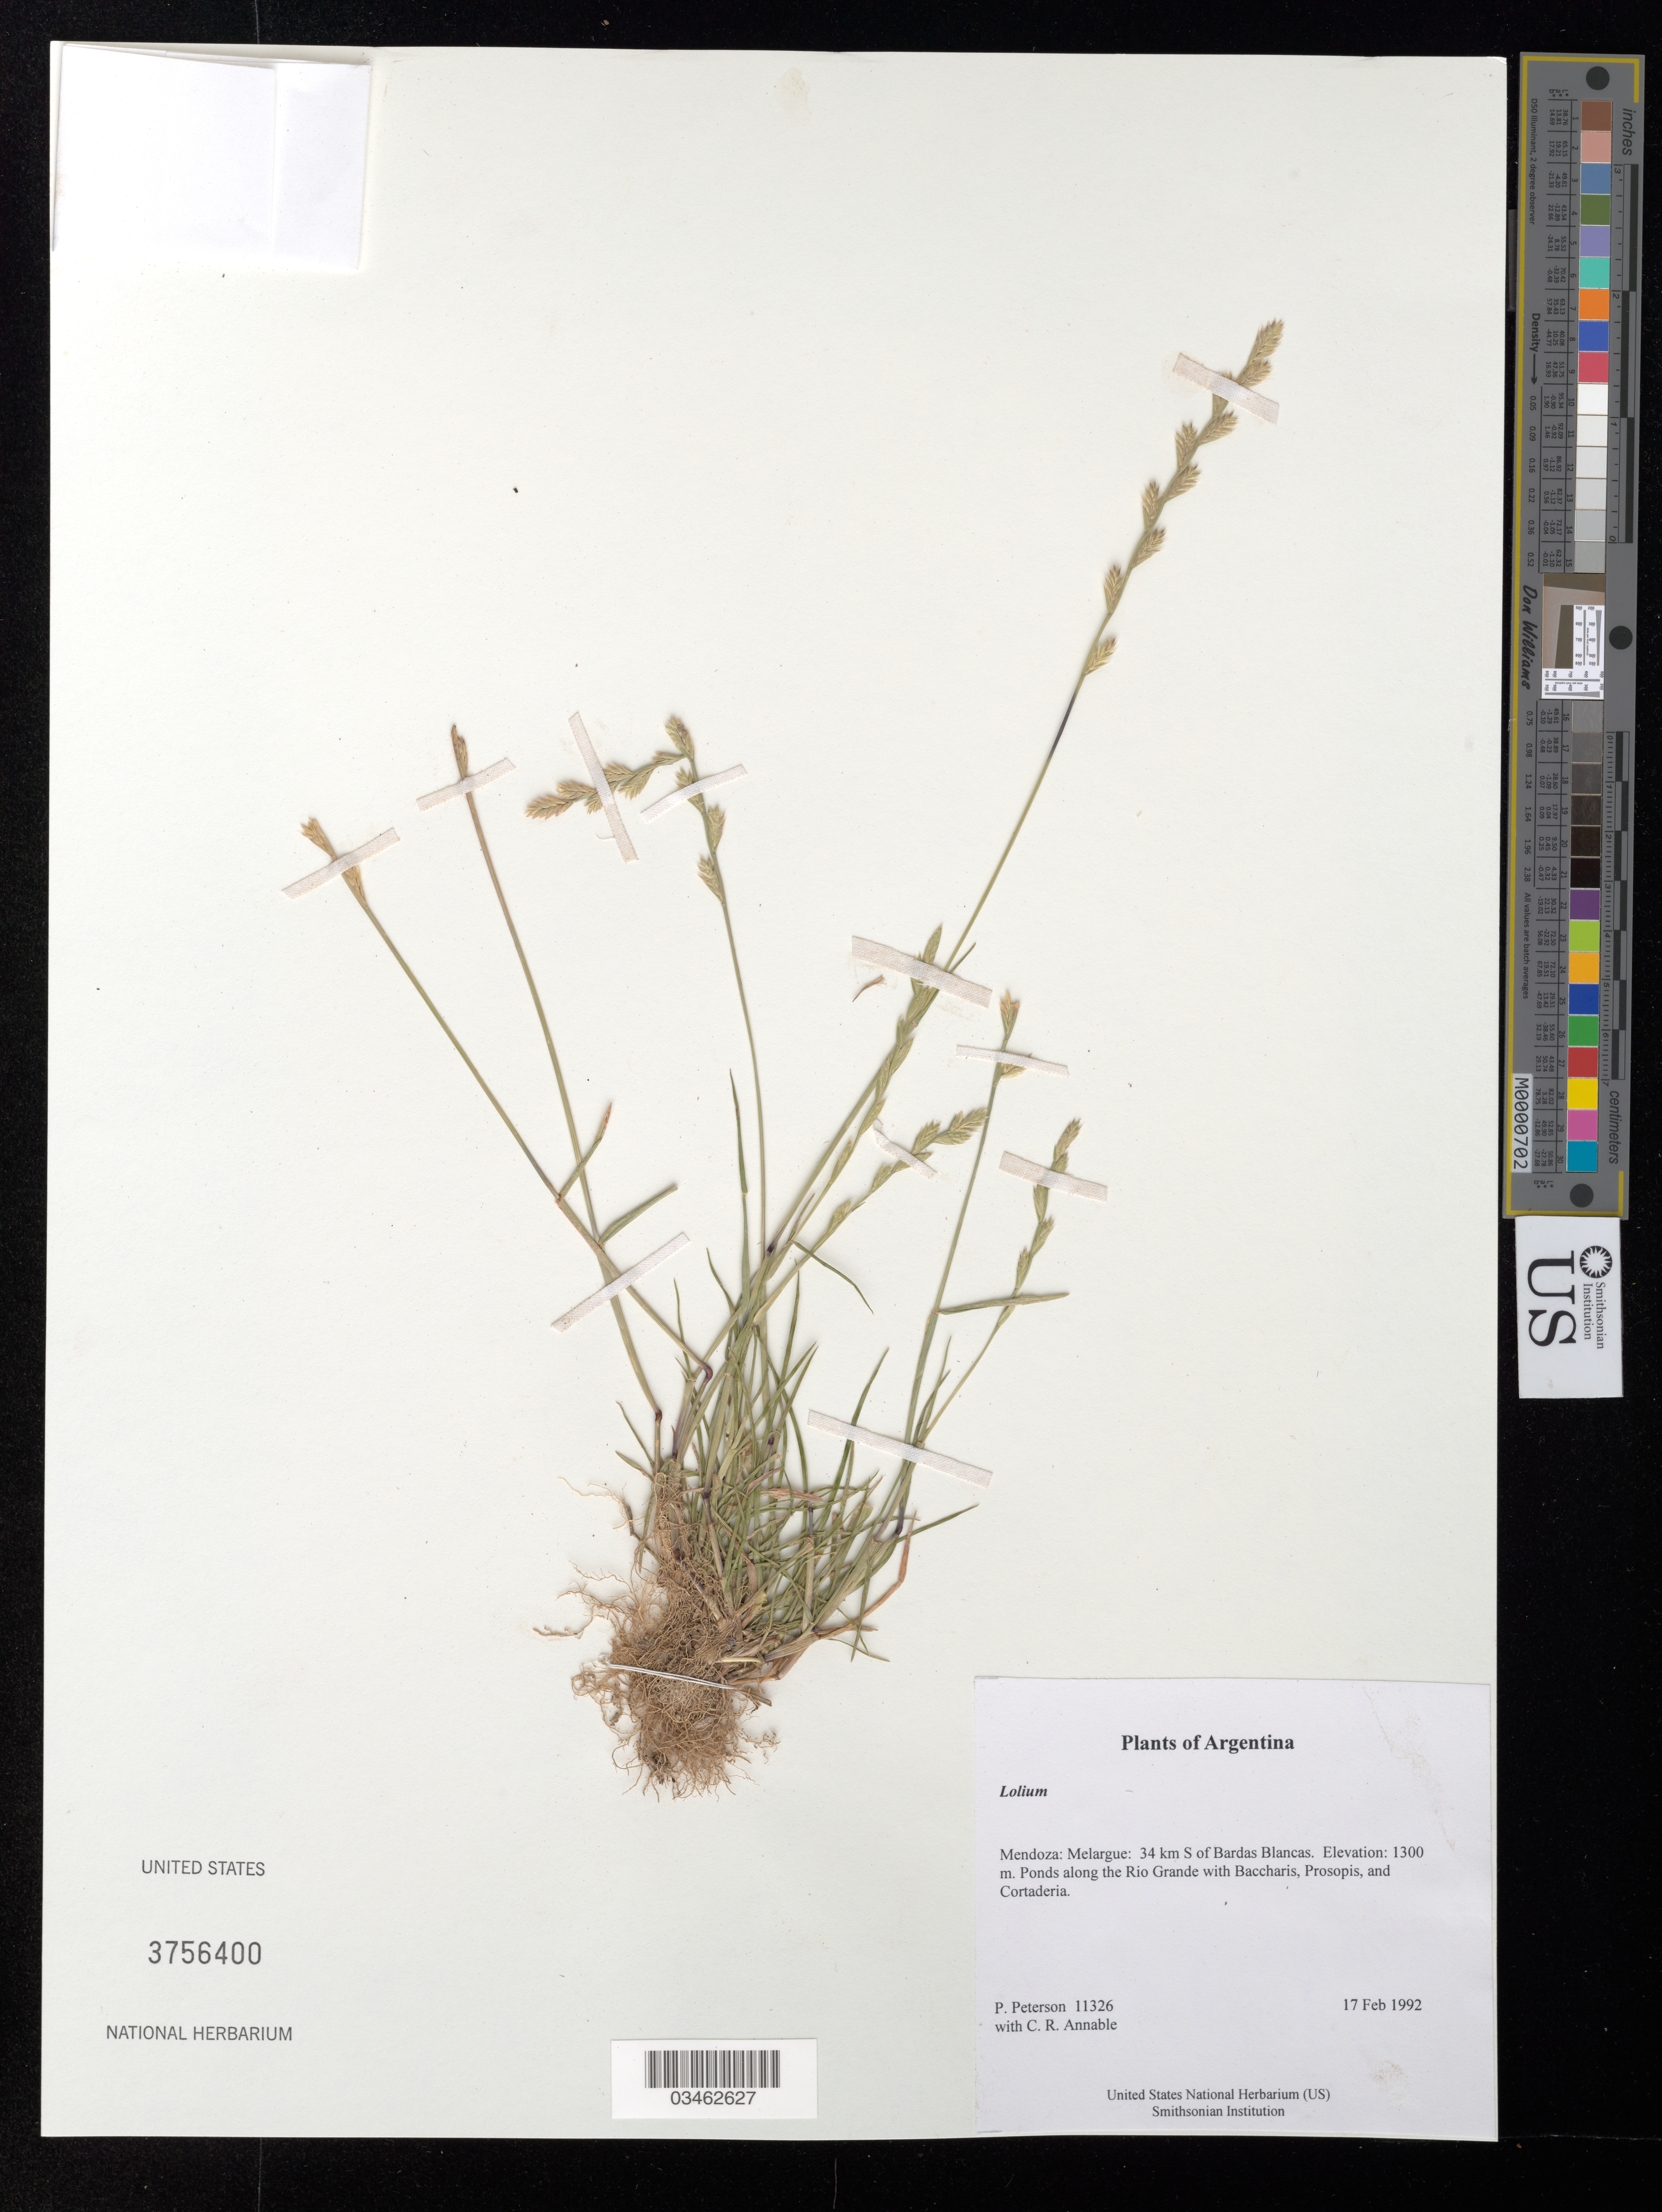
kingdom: Plantae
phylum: Tracheophyta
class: Liliopsida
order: Poales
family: Poaceae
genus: Lolium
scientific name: Lolium sp.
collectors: P. M. Peterson & C. R. Annable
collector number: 11326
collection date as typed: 17 Feb 1992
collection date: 1992-02-17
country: Argentina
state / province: Mendoza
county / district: Melargue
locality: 34 km S of Bardas Blancas.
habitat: Ponds along the Rio Grande with Baccharis, Prosopis, and Cortaderia.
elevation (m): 1300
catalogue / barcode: US 3756400